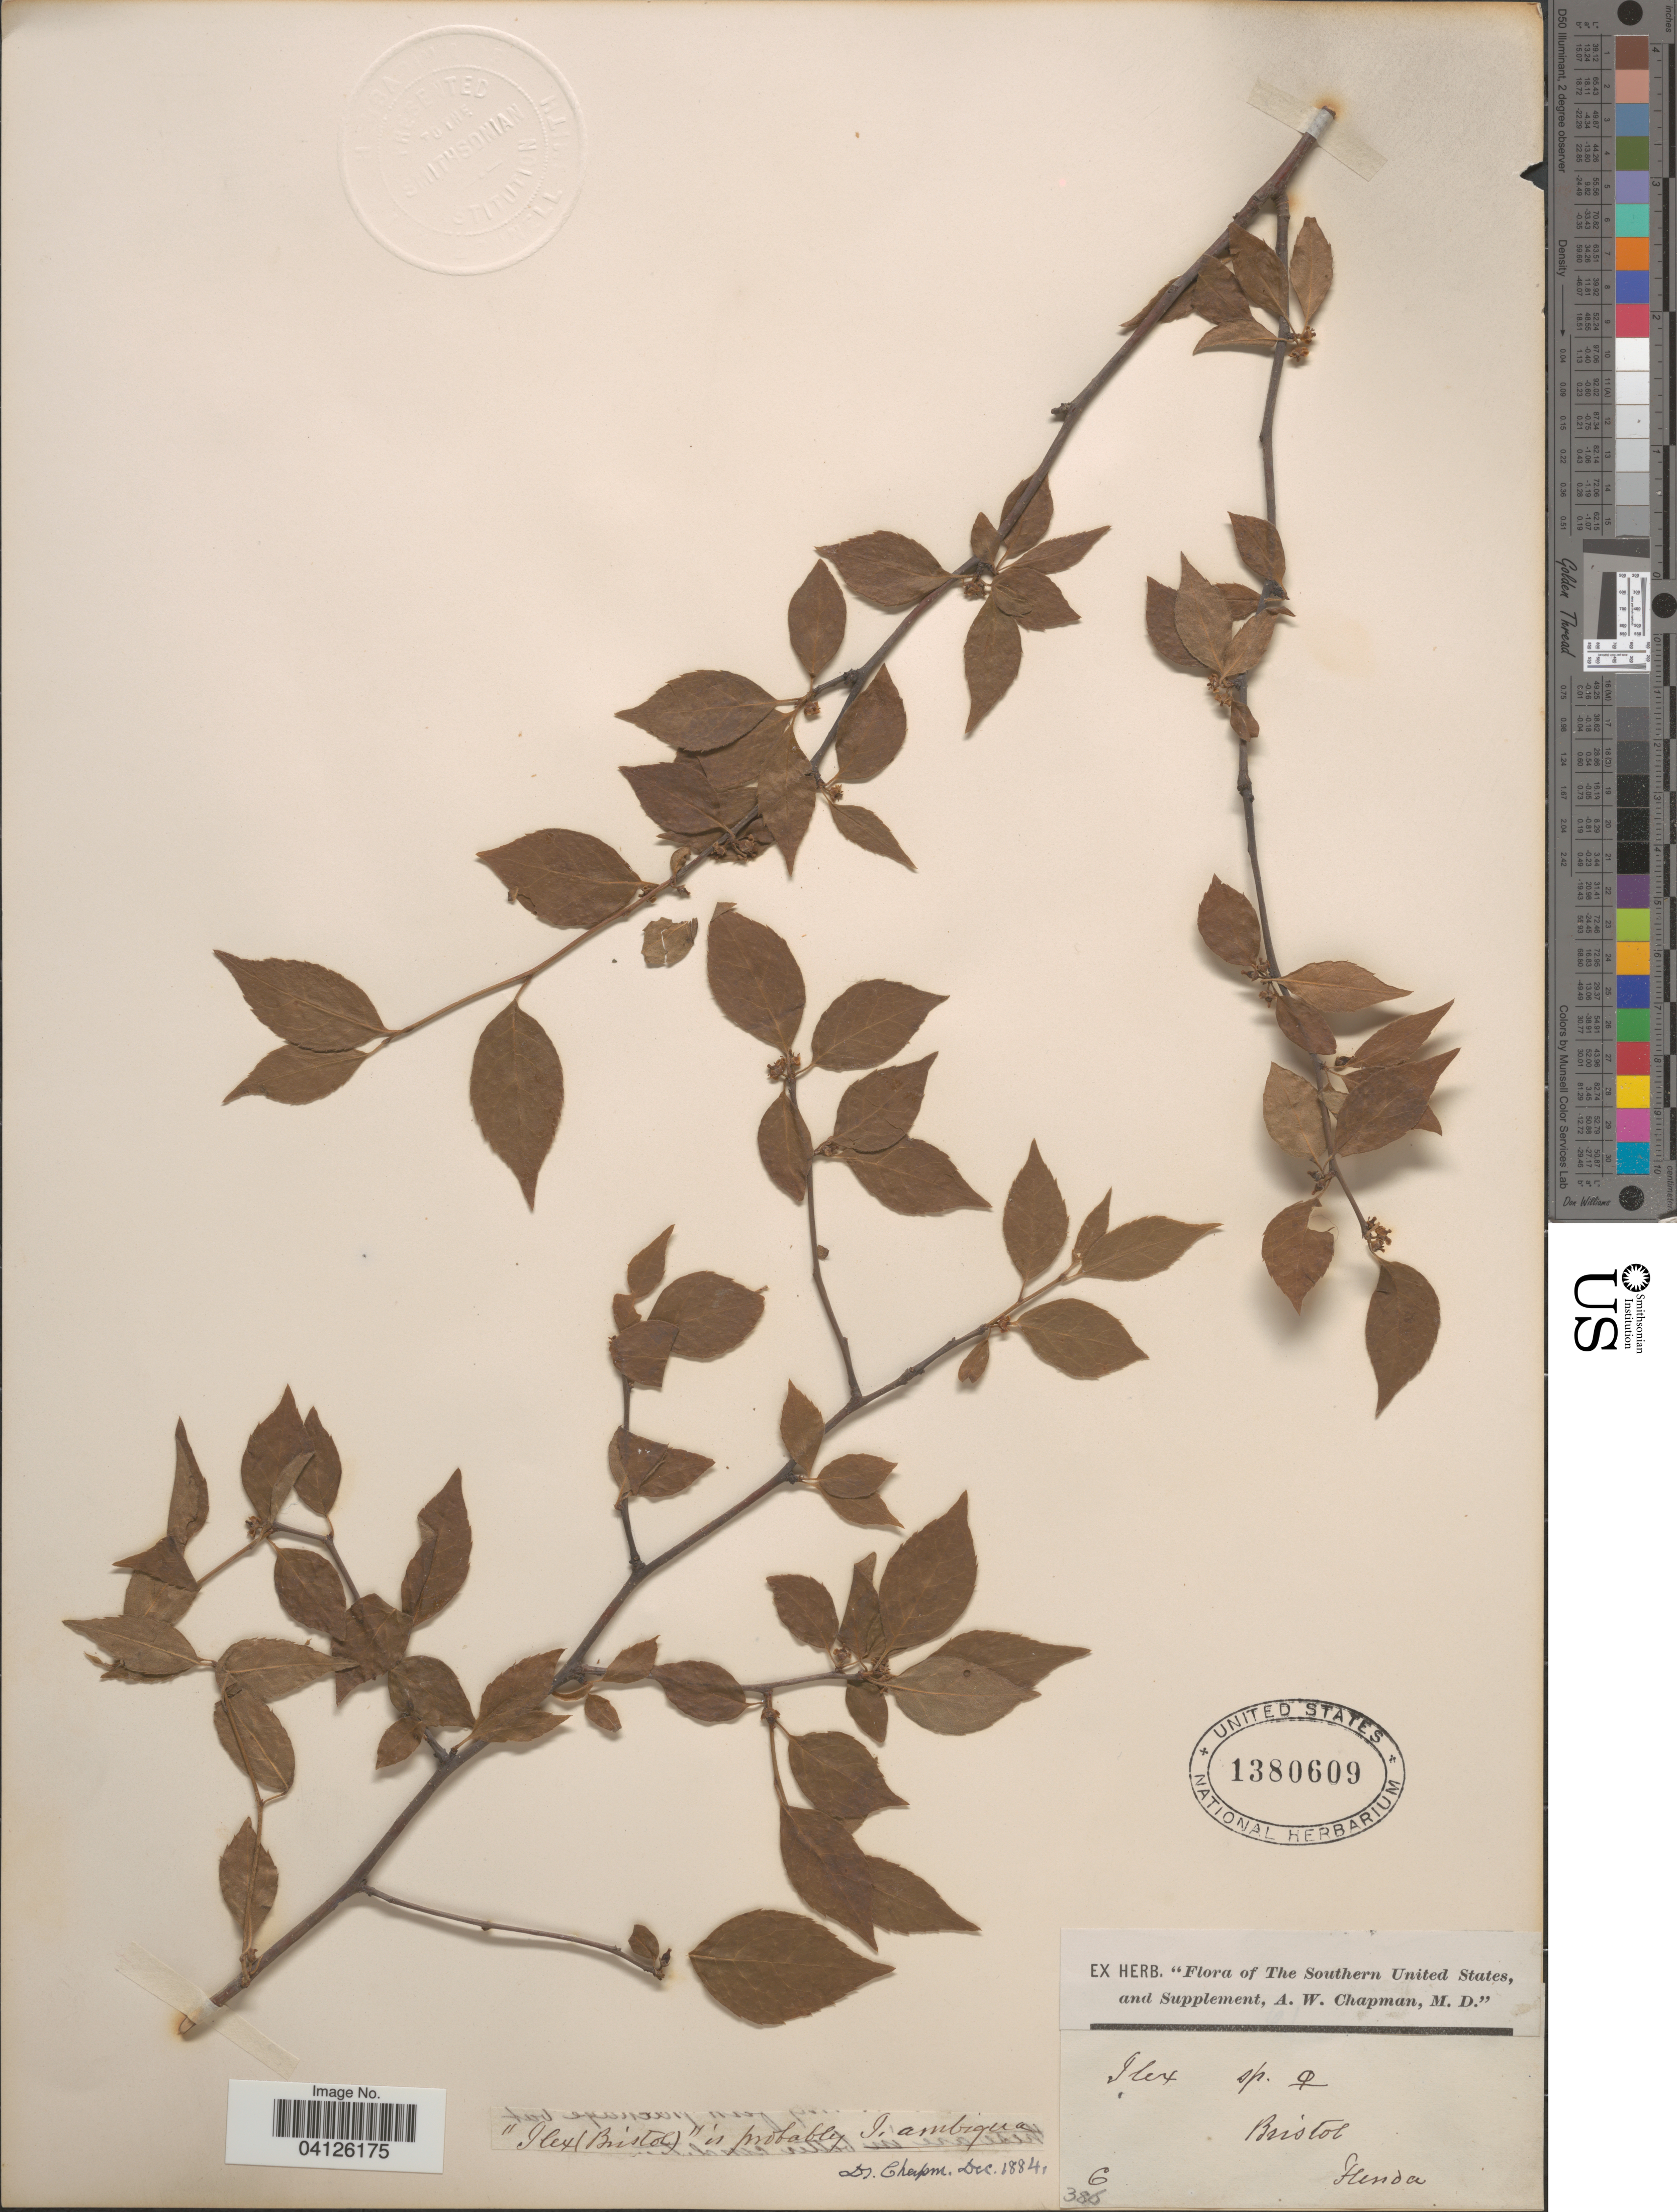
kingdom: Plantae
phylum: Tracheophyta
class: Magnoliopsida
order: Aquifoliales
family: Aquifoliaceae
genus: Ilex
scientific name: Ilex ambigua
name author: (Michx.) Torr.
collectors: ex herb. A.W. Chapman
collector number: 6/386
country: United States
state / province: Florida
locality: Bristol.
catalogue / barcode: US 1380609